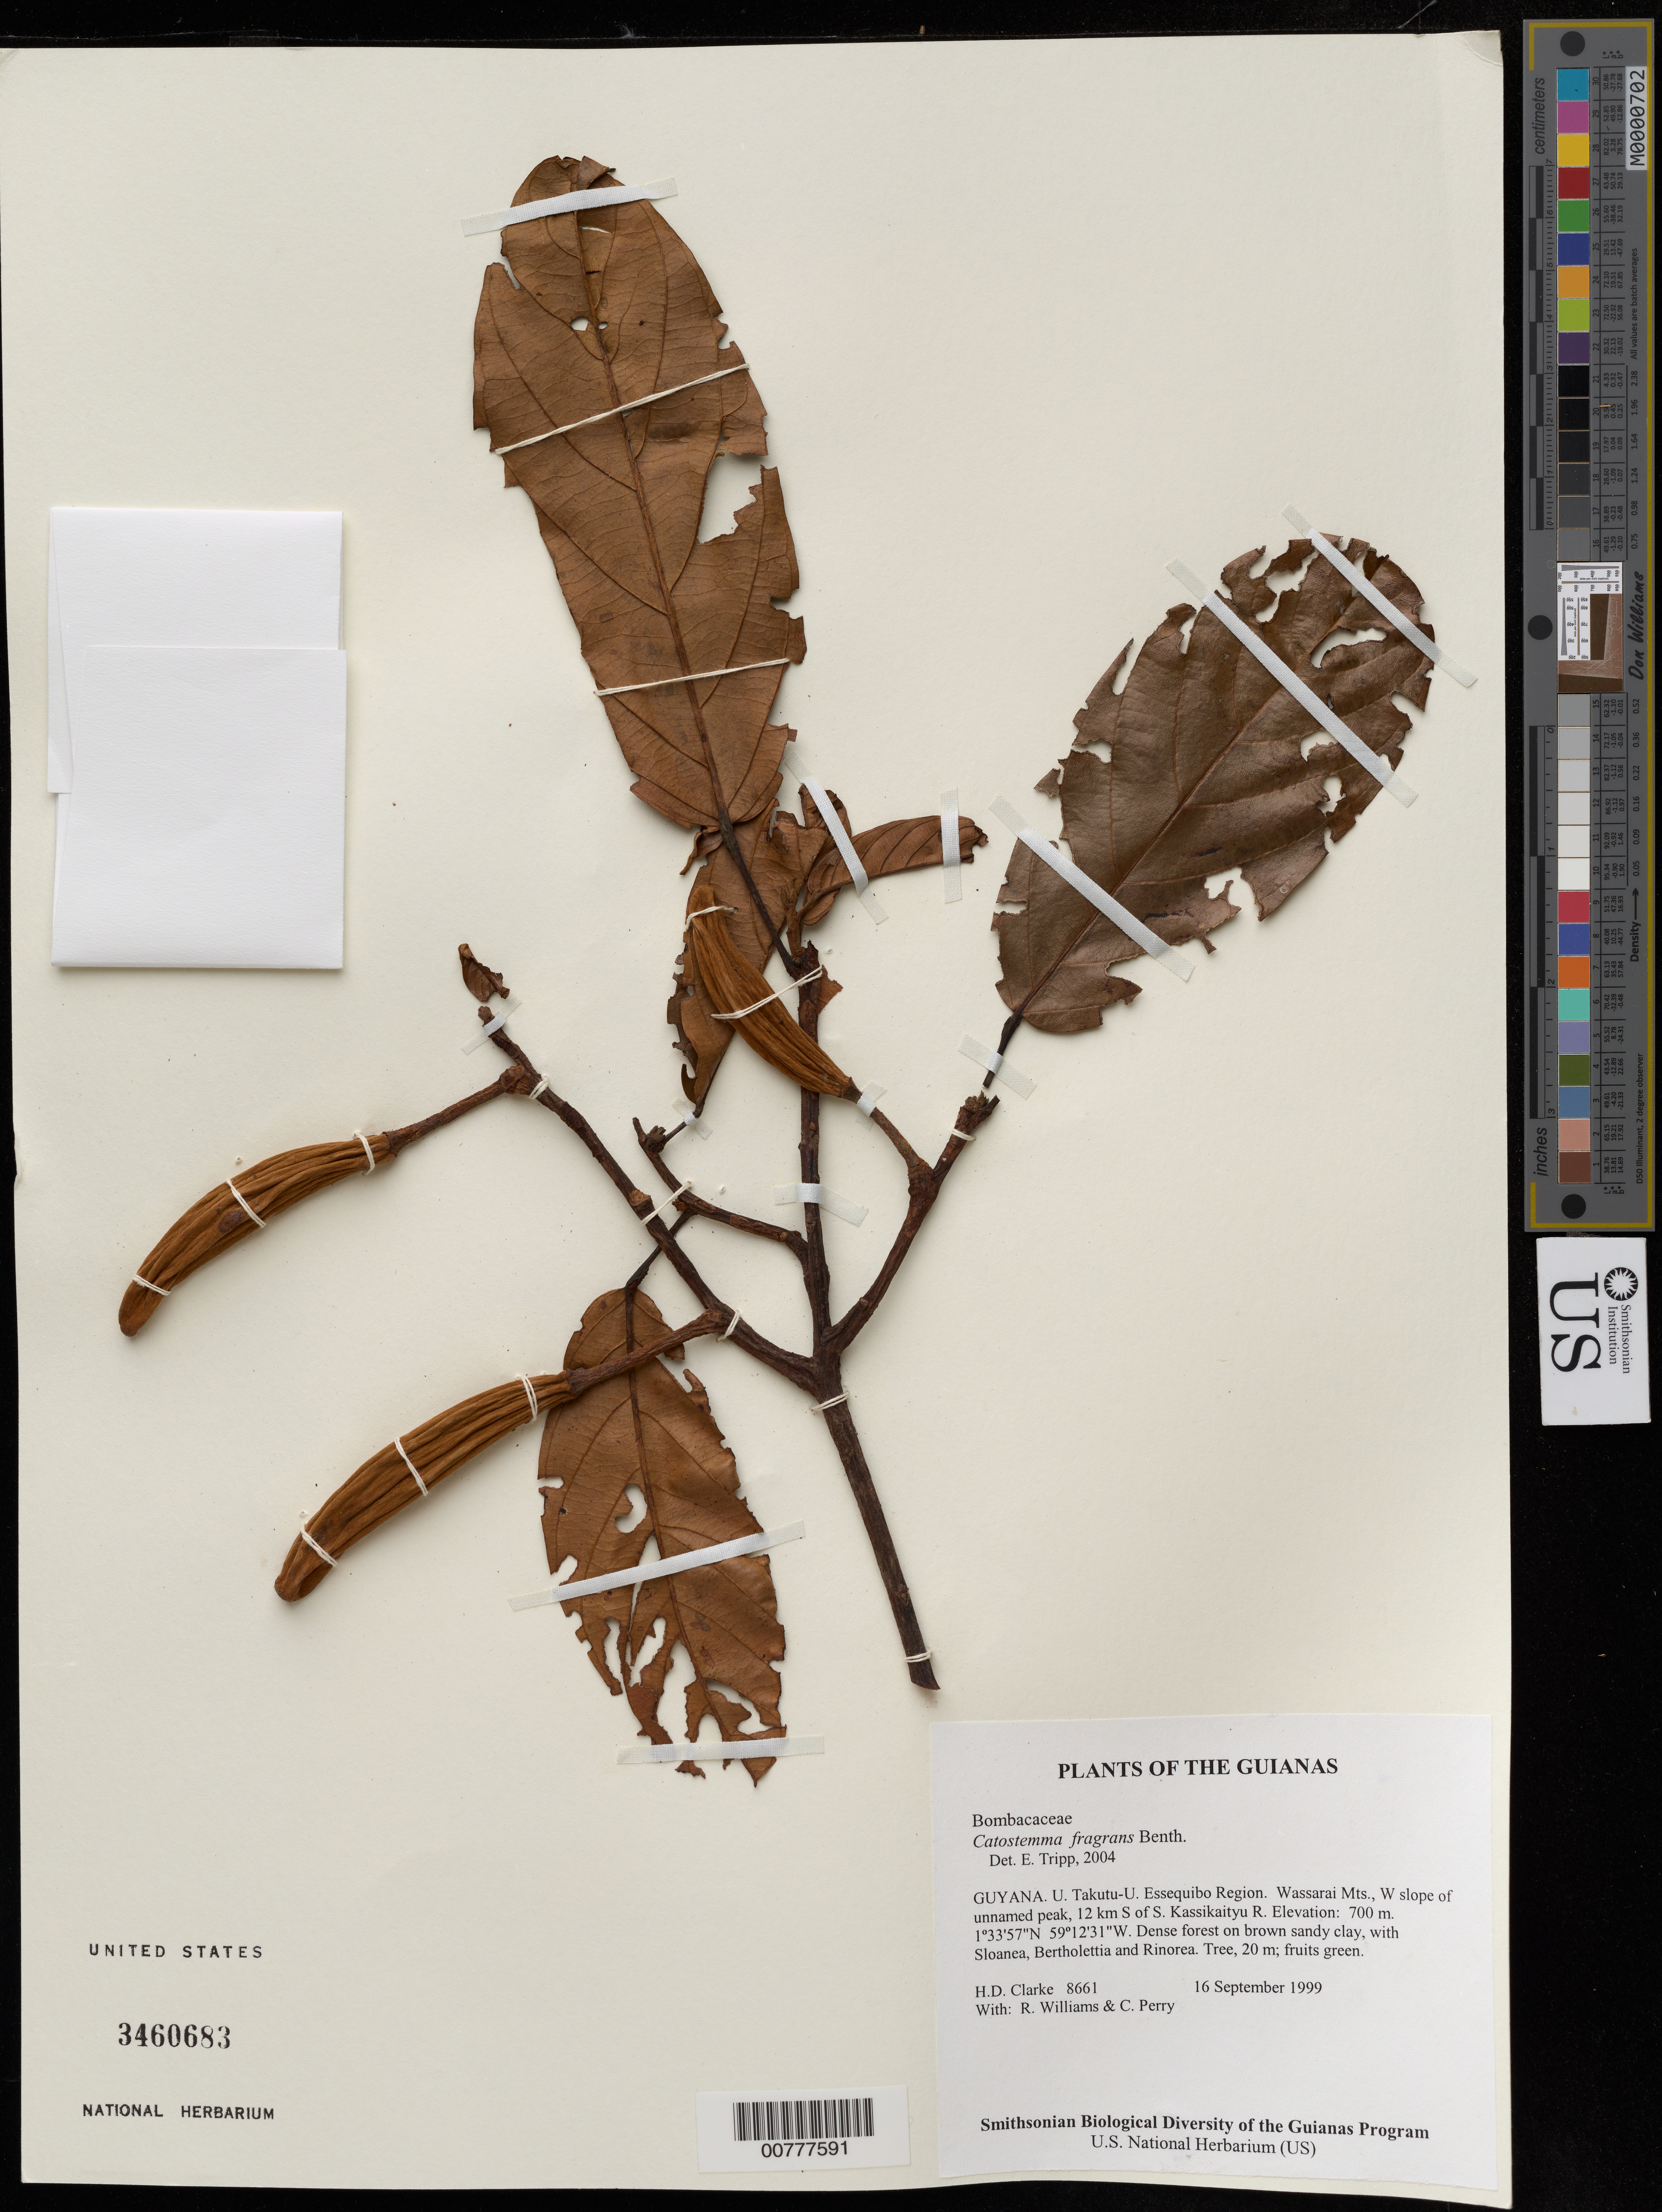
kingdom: Plantae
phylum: Tracheophyta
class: Magnoliopsida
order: Malvales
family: Malvaceae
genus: Catostemma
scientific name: Catostemma fragrans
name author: Benth.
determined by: Dorr, L. J., (BOT), Smithsonian Institution - National Museum of Natural History (UNITED STATES)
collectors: H. D. Clarke, R. Williams & C. Perry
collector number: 8661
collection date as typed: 16 September 1999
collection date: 1999-09-16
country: Guyana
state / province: U. Takutu-U. Essequibo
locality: Wassarai Mts., W slope of unnamed peak, 12 km S of S. Kassikaityu R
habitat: Dense forest on brown sandy clay, with Sloanea, Bertholettia and Rinorea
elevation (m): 700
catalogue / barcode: US 3460683